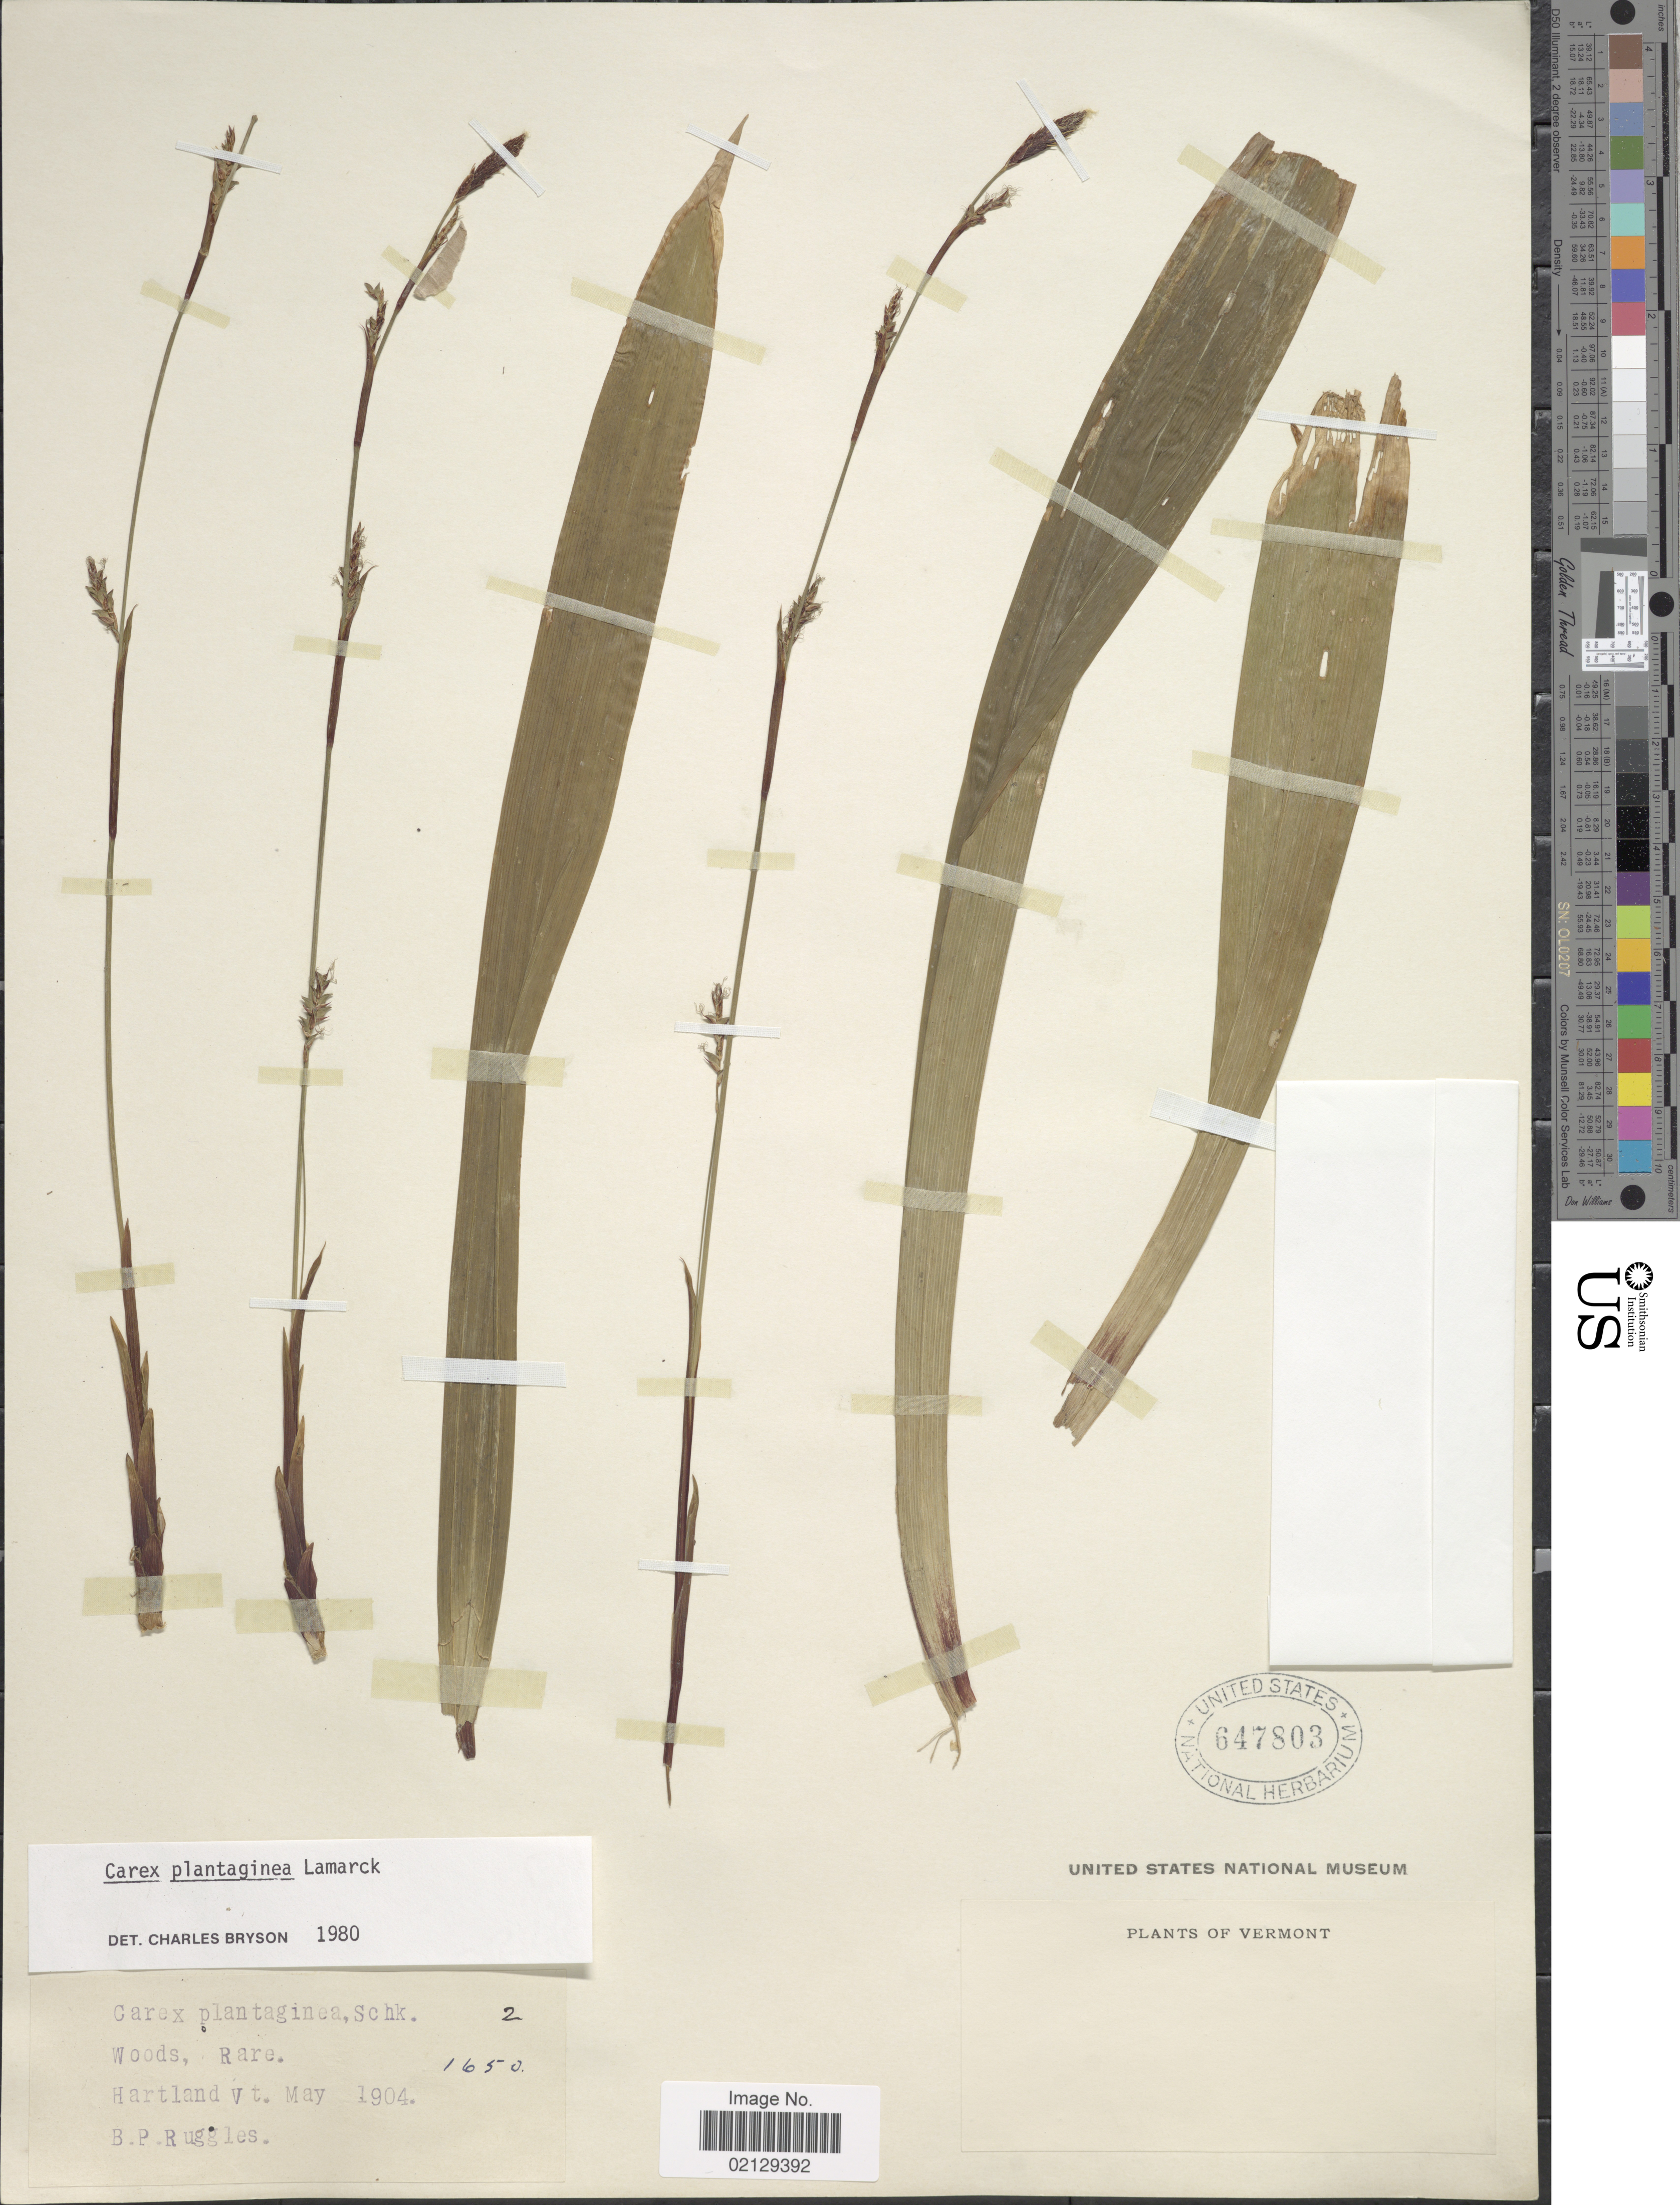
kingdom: Plantae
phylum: Tracheophyta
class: Liliopsida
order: Poales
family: Cyperaceae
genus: Carex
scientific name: Carex plantaginea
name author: Lam.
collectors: B. Ruggles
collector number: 2/1650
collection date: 1904-05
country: United States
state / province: Vermont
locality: Hartland Vt.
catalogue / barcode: US 647803